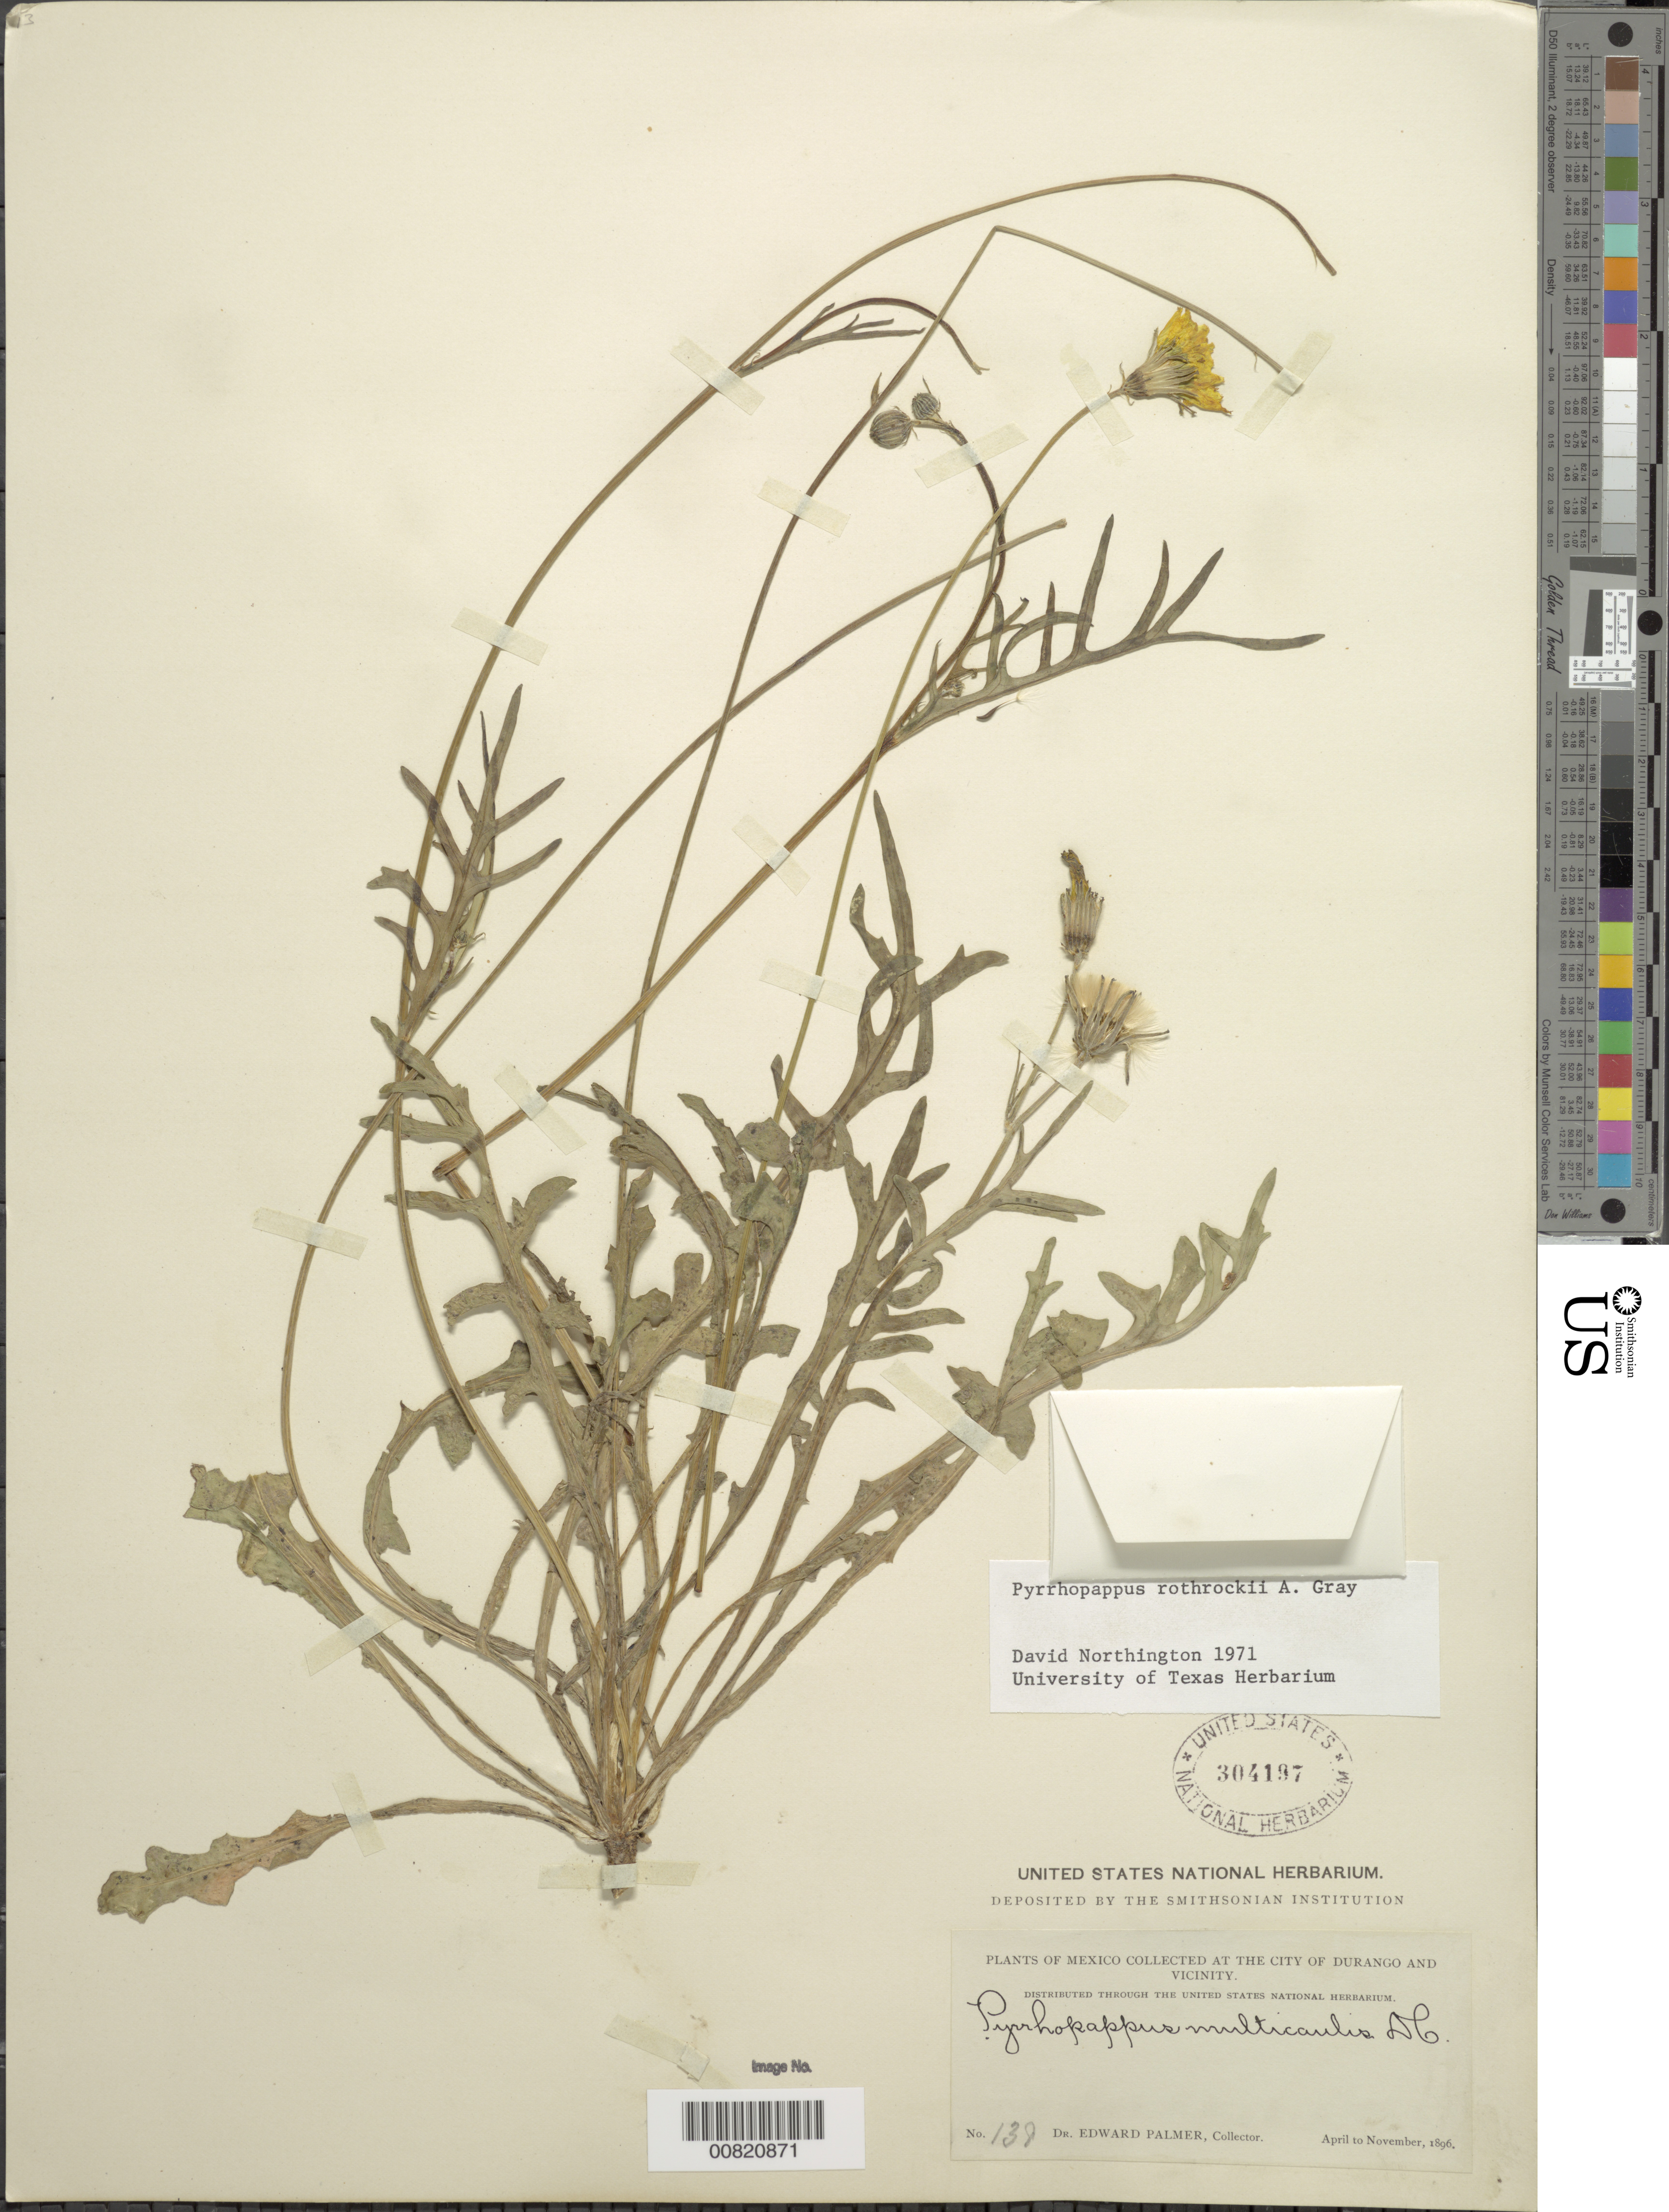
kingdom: Plantae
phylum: Tracheophyta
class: Magnoliopsida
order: Asterales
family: Asteraceae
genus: Pyrrhopappus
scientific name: Pyrrhopappus rothrockii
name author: A. Gray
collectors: E. Palmer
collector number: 138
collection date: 1896-04/1896-11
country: Mexico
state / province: Durango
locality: Mexico, At the City of Durango and Vicinity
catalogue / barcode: US 304197